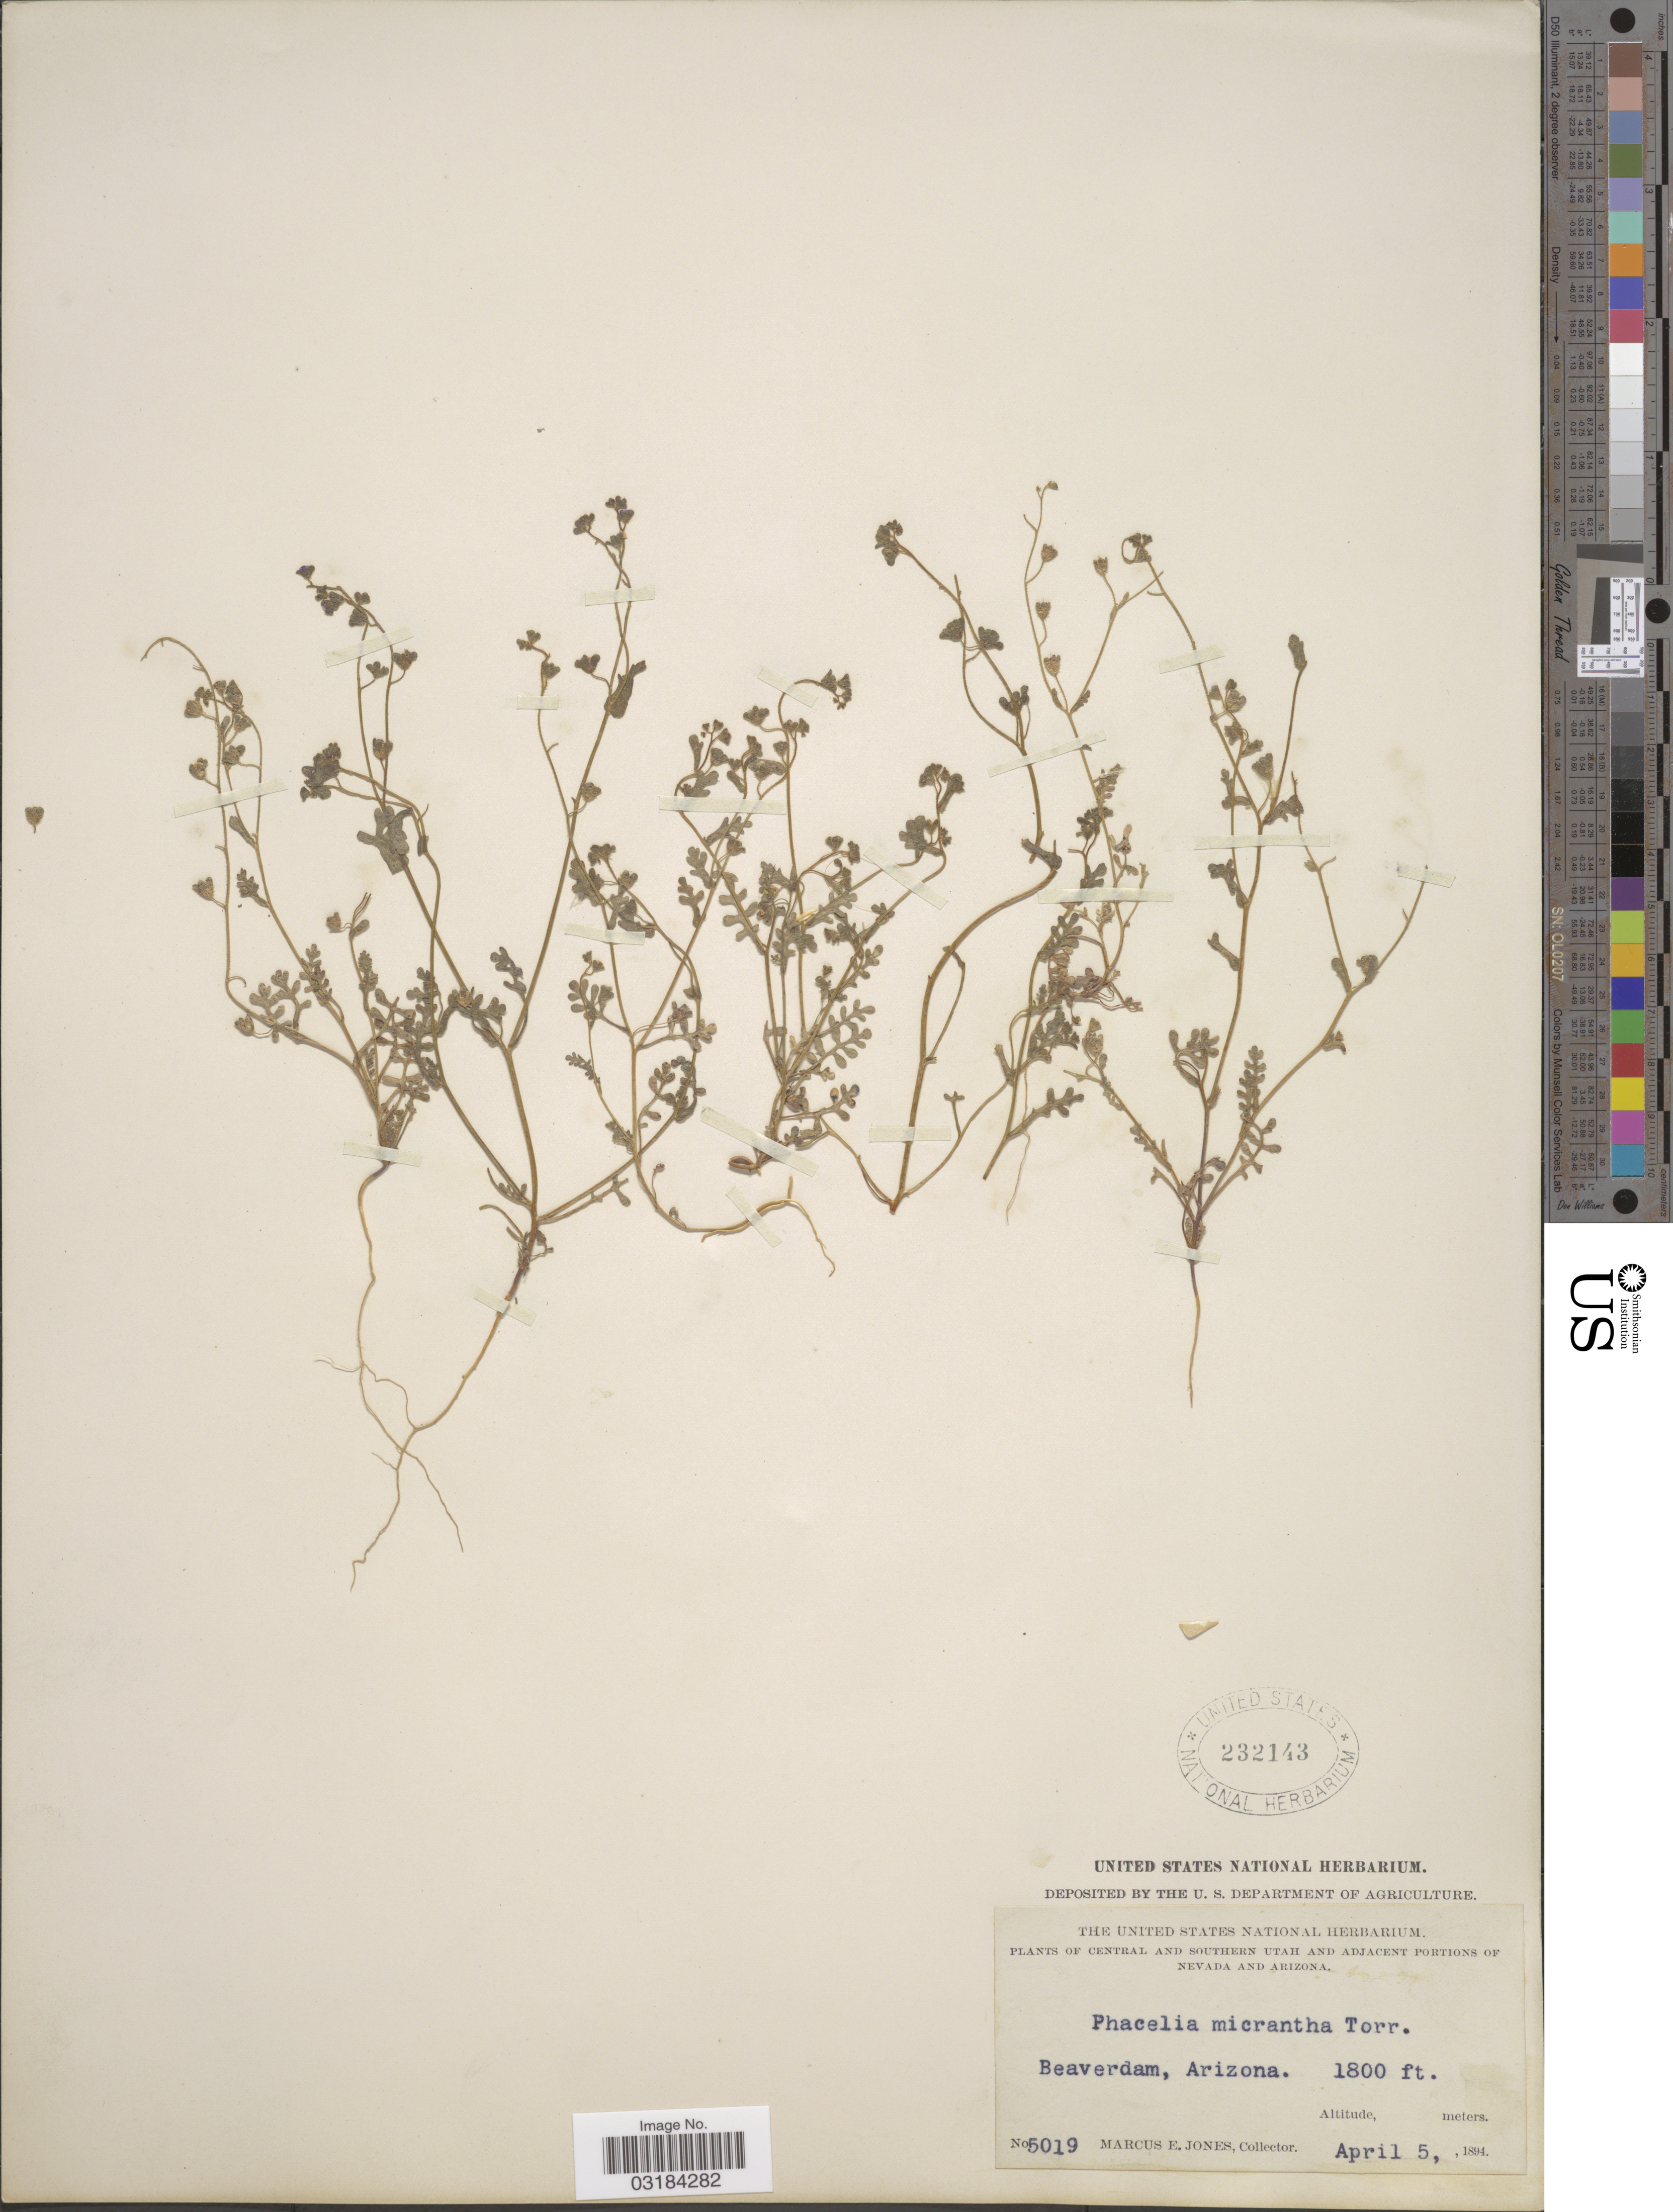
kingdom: Plantae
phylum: Tracheophyta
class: Magnoliopsida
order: Boraginales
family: Hydrophyllaceae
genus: Eucrypta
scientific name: Eucrypta micrantha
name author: (Torr.) A. Heller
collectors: M. E. Jones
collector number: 5019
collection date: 1894-04-05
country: United States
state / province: Arizona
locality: Beaverdam.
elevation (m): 549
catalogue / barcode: US 232143